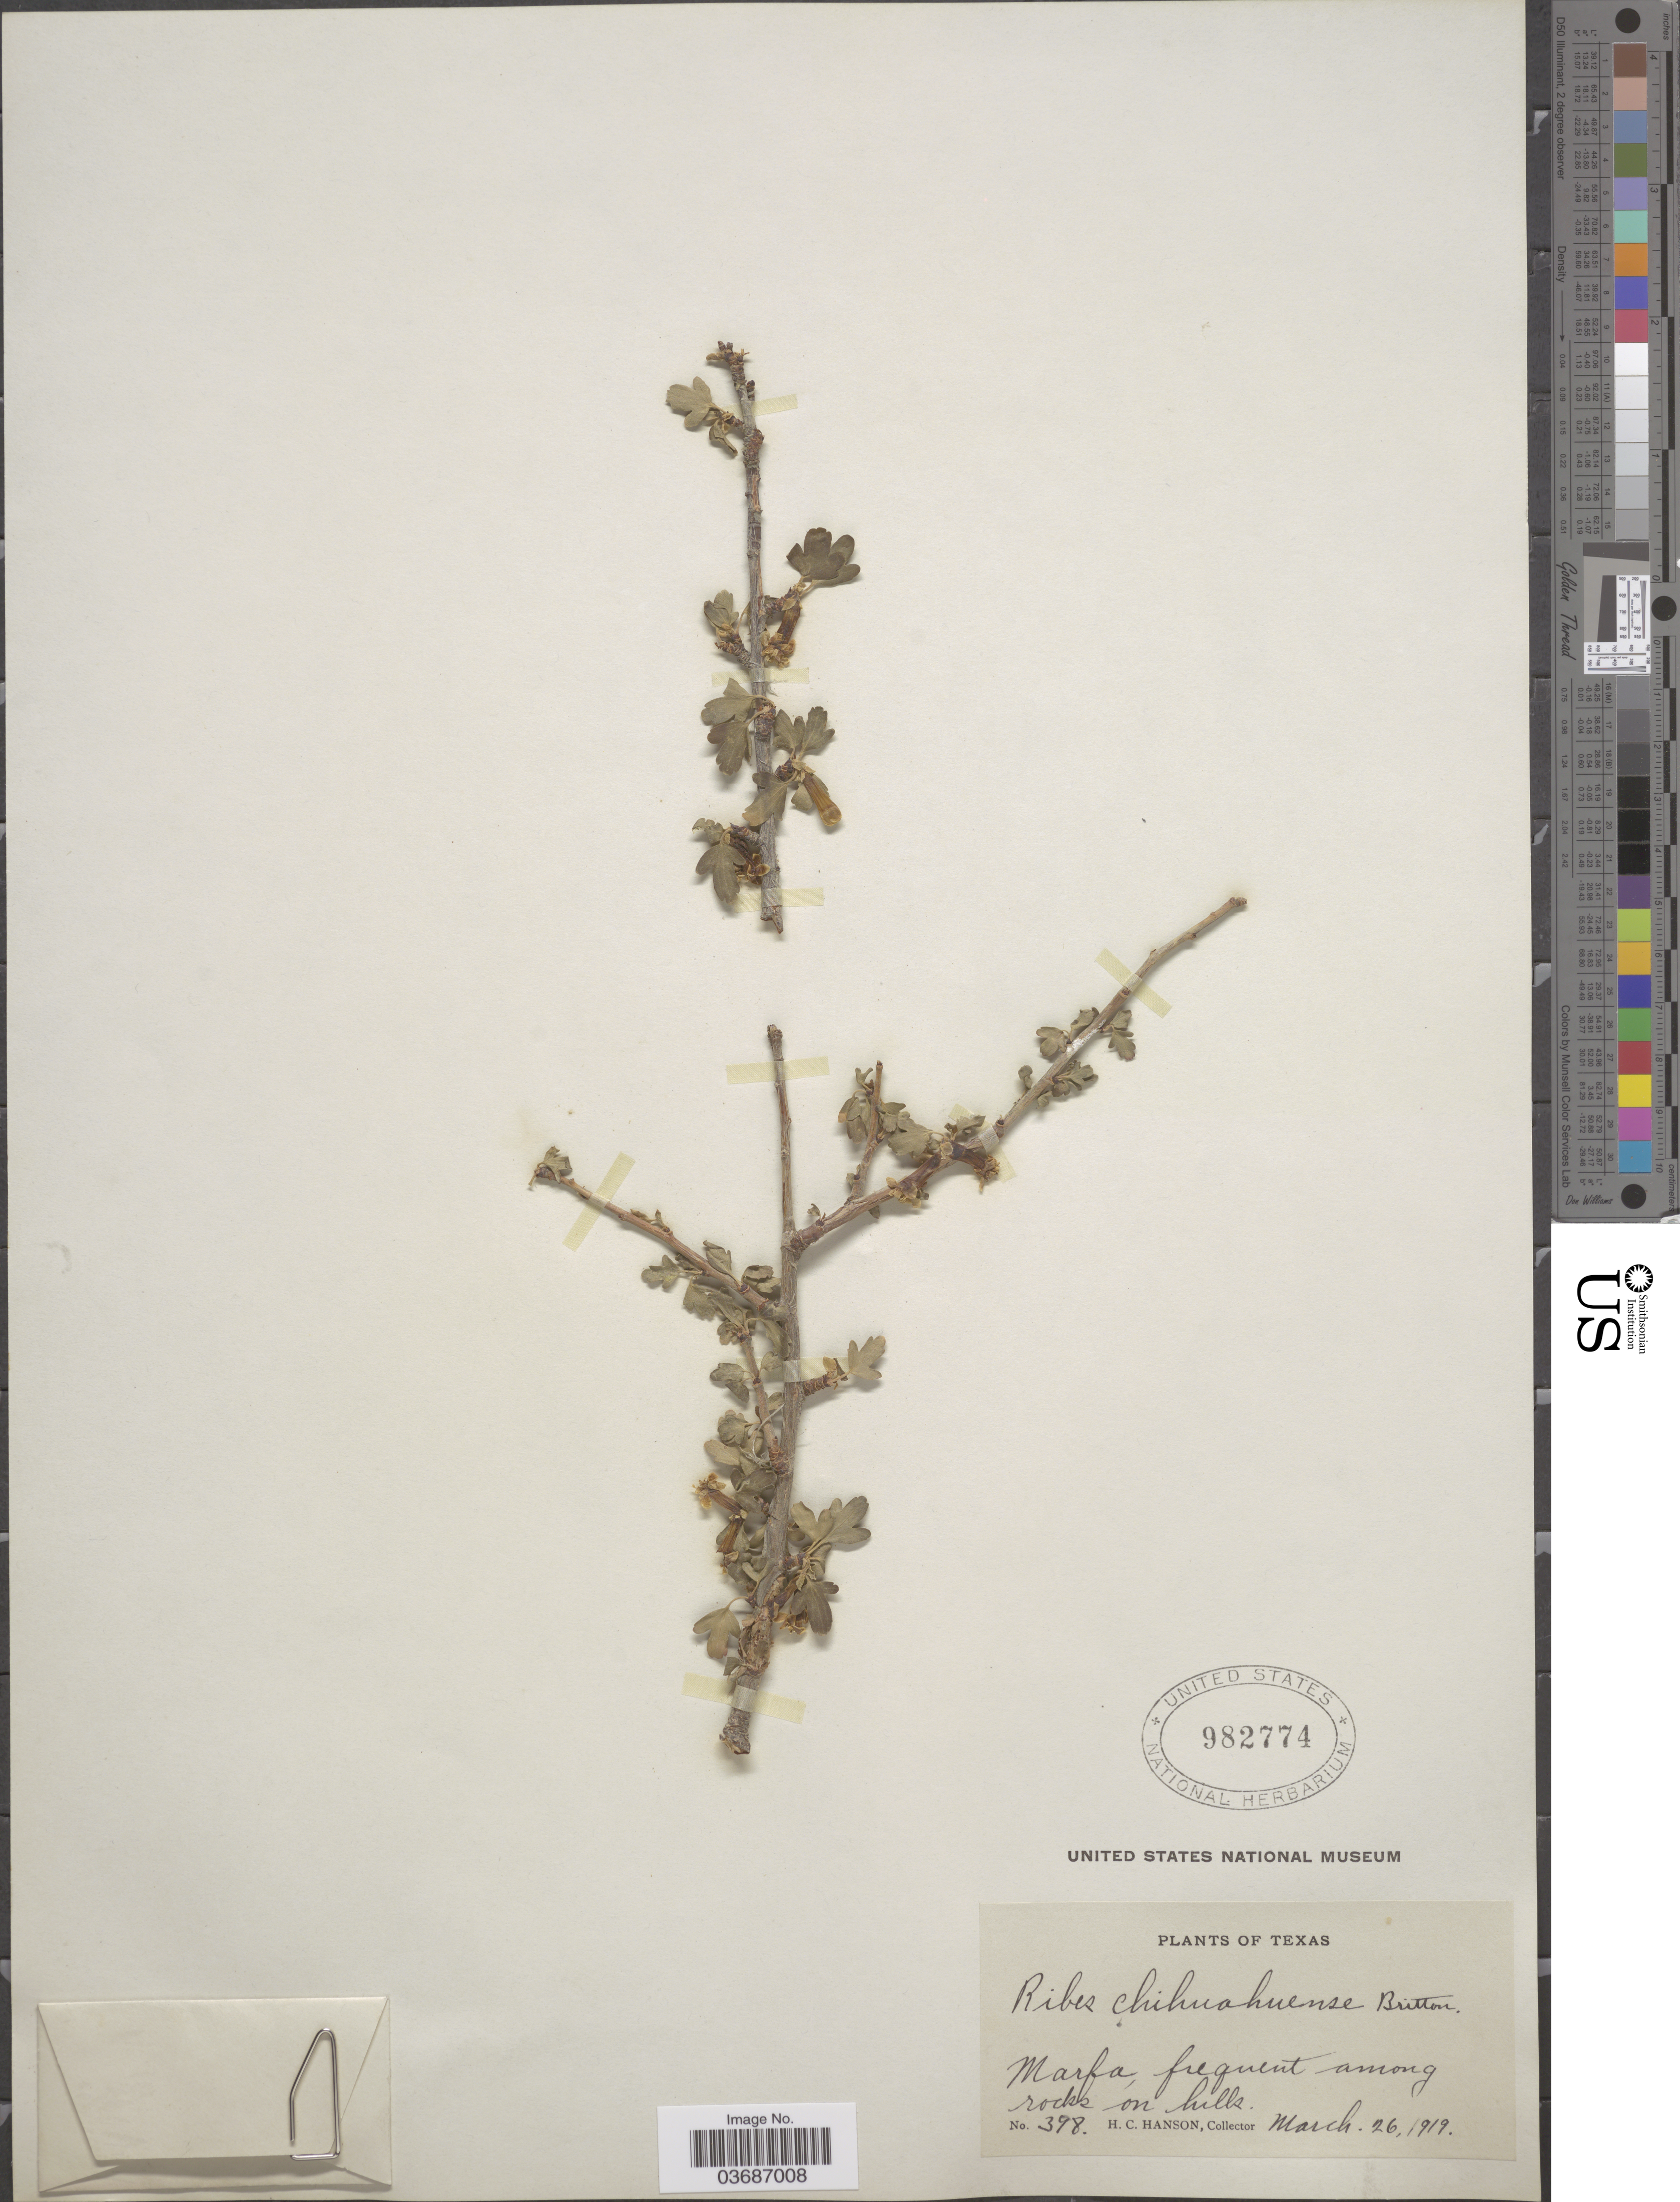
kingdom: Plantae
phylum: Tracheophyta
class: Magnoliopsida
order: Saxifragales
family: Grossulariaceae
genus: Ribes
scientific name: Ribes chihuahuense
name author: Britton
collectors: H. Hanson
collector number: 398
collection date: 1919-03-26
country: United States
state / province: Texas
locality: Marfa, frequent among rocks on hills.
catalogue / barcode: US 982774